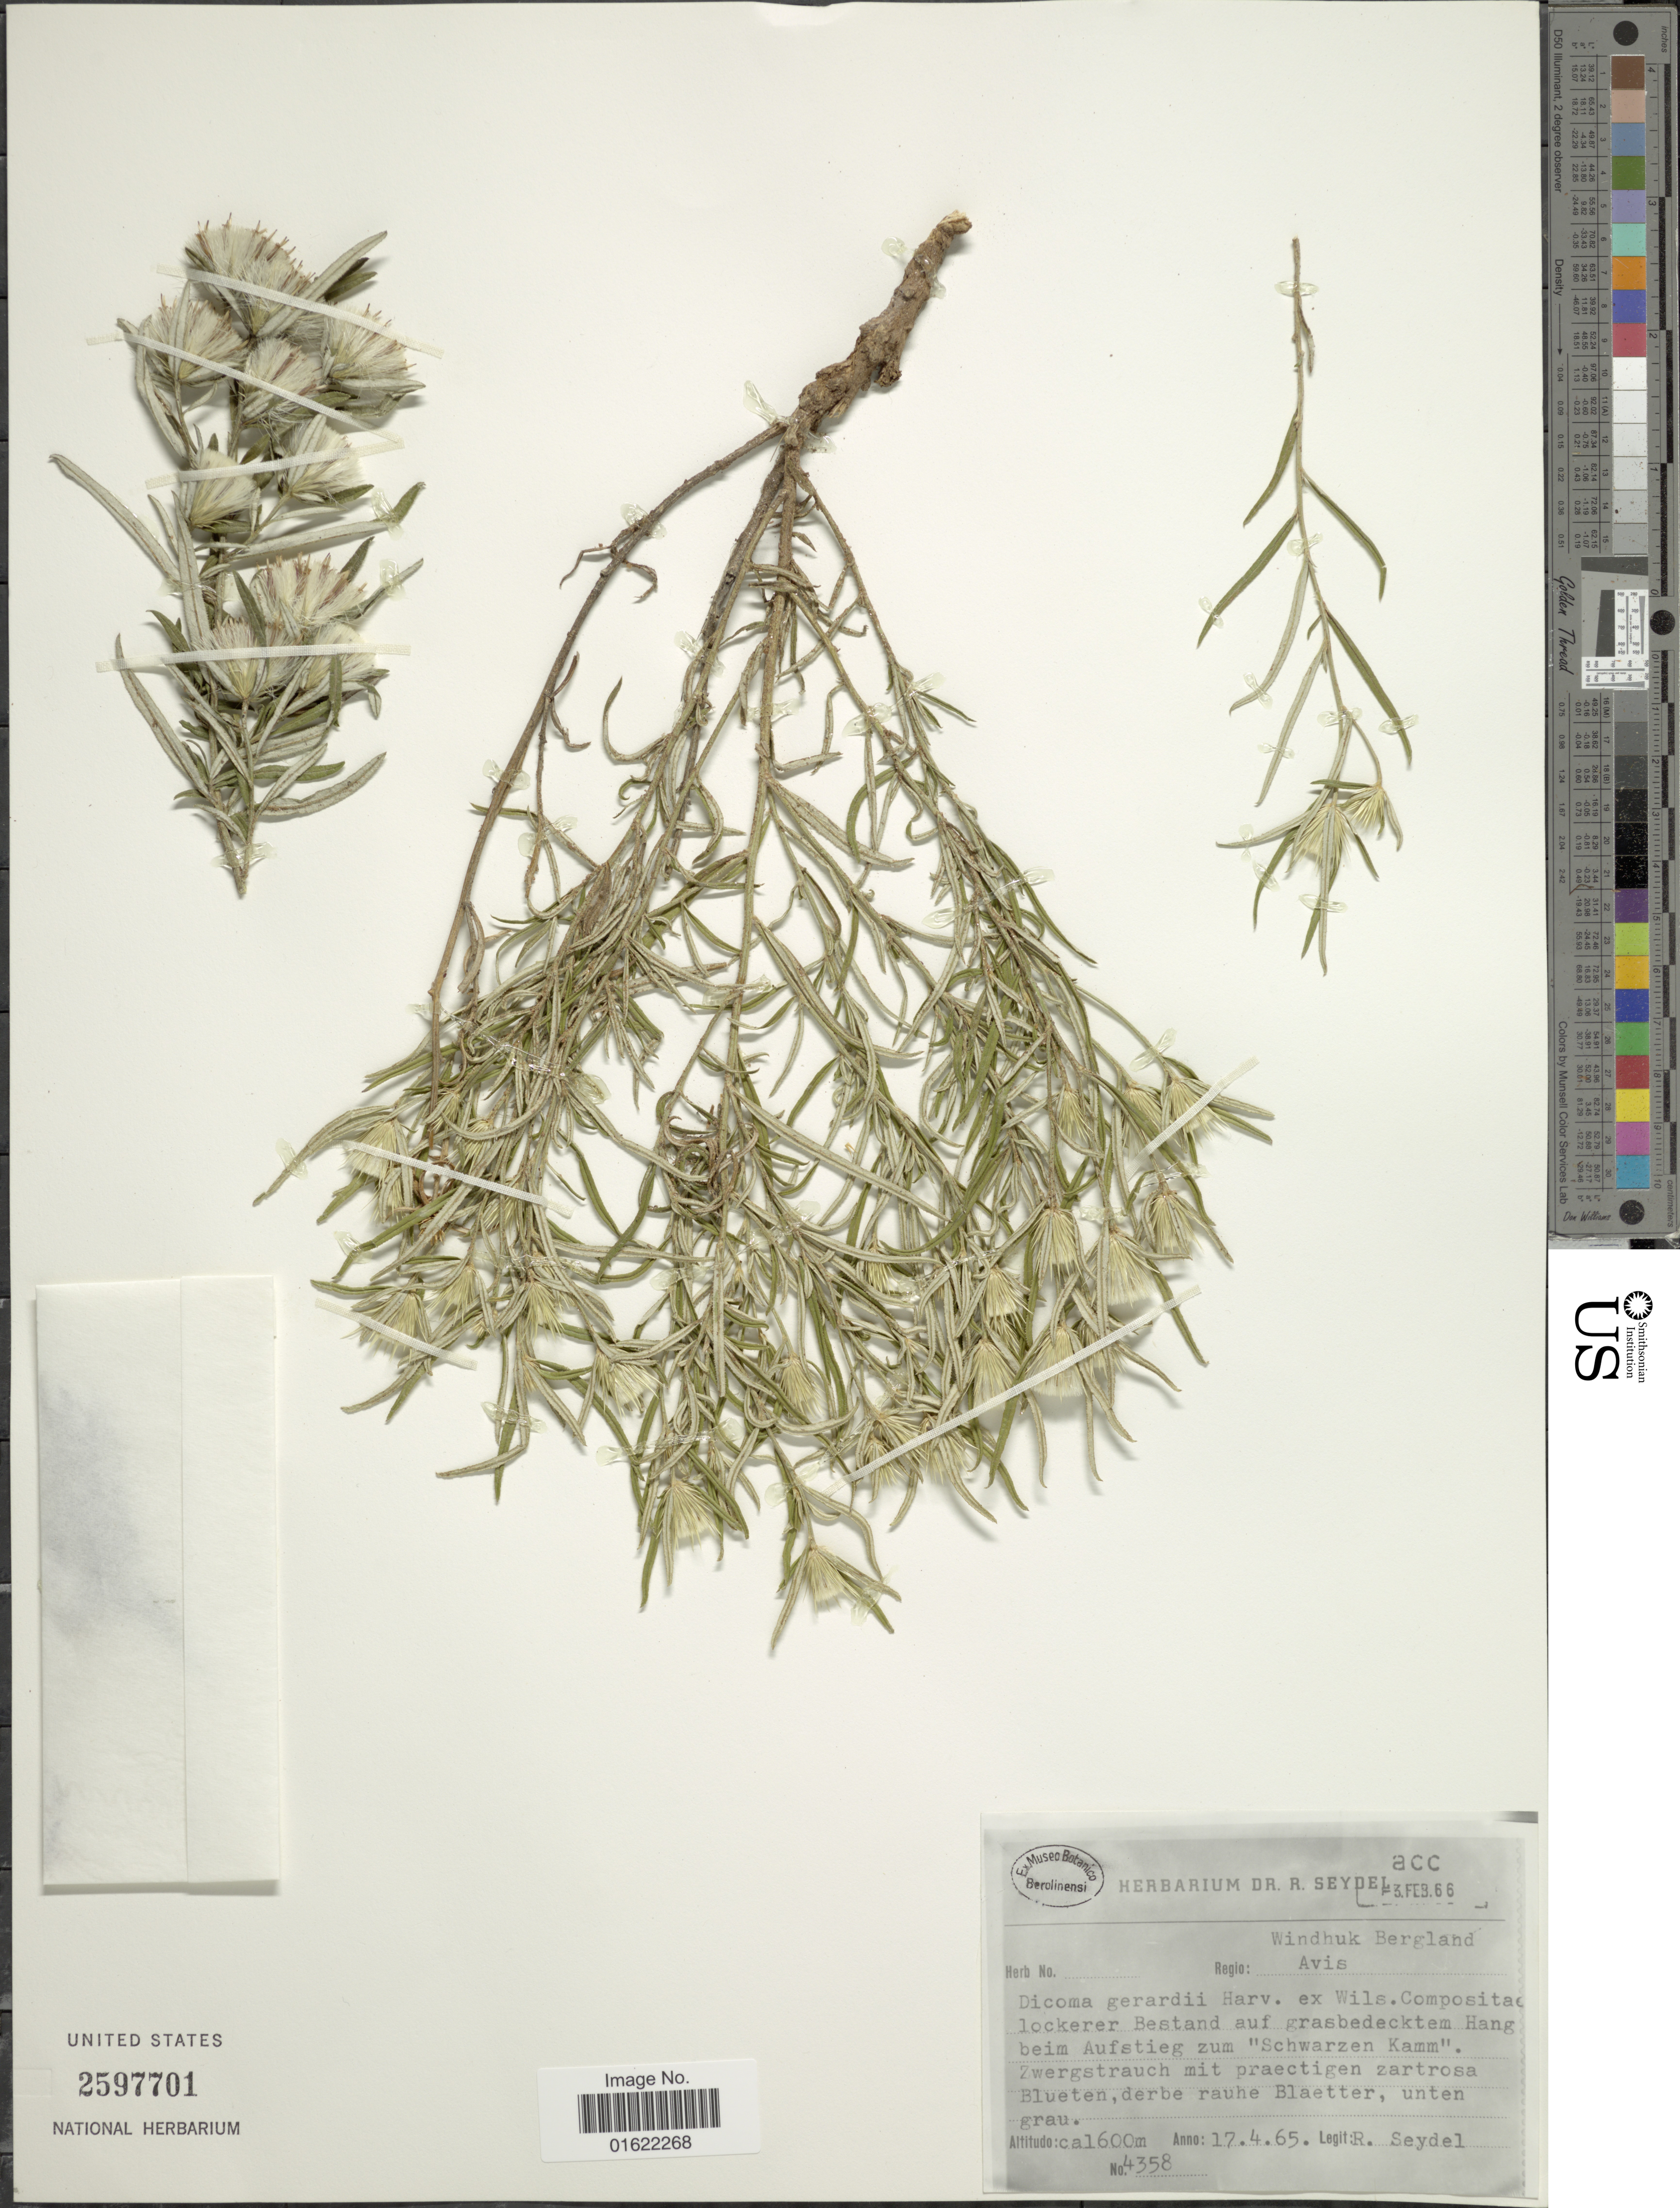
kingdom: Plantae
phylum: Tracheophyta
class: Magnoliopsida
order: Asterales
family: Asteraceae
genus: Dicoma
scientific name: Dicoma gerrardii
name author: Harv. ex F. C. Wilson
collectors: R. Seydel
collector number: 4358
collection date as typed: Transcribed d/m/y: 17/4/65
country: Namibia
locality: Windhuk Bergland. Regio: Avis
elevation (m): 1600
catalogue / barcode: US 2597701